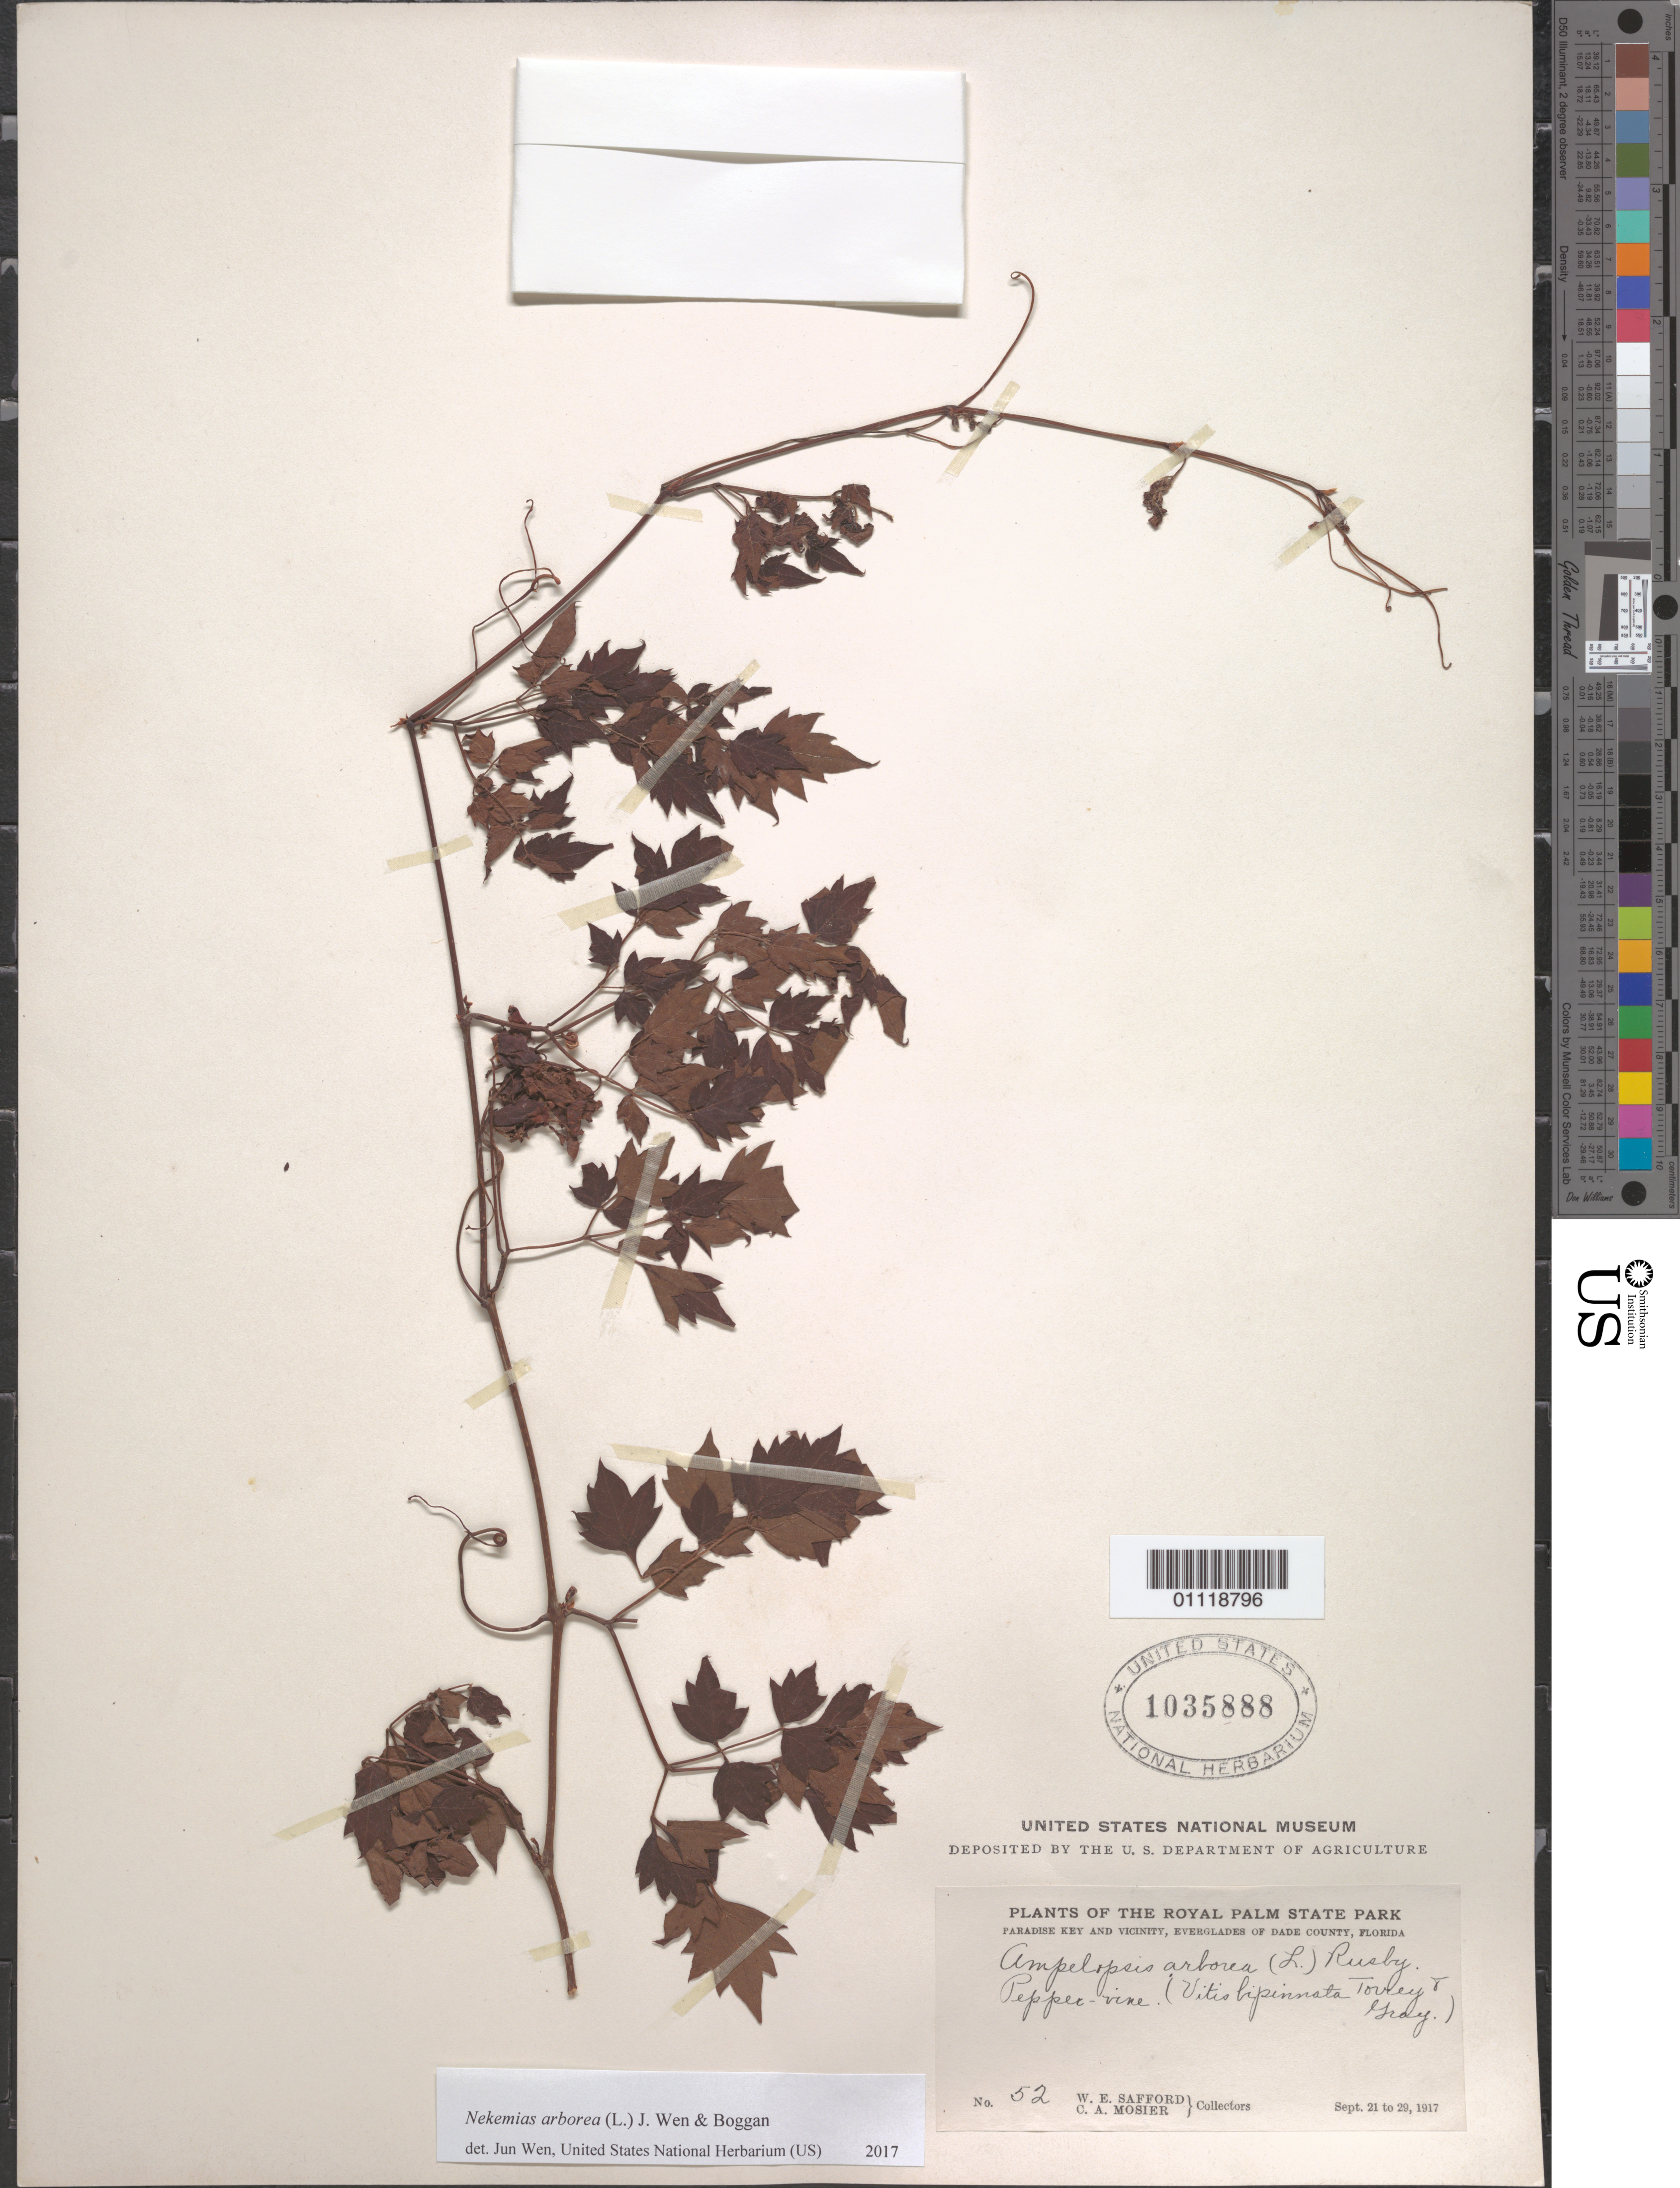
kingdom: Plantae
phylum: Tracheophyta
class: Magnoliopsida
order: Vitales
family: Vitaceae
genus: Ampelopsis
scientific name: Ampelopsis arborea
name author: (L.) Koehne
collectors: W. E. Safford & C. A. Mosier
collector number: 52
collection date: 1917-09-21/1917-09-29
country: United States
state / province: Florida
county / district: Dade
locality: Paradise Key and vicinity, Everglades.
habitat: Pepper - vine.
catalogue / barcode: US 1035888